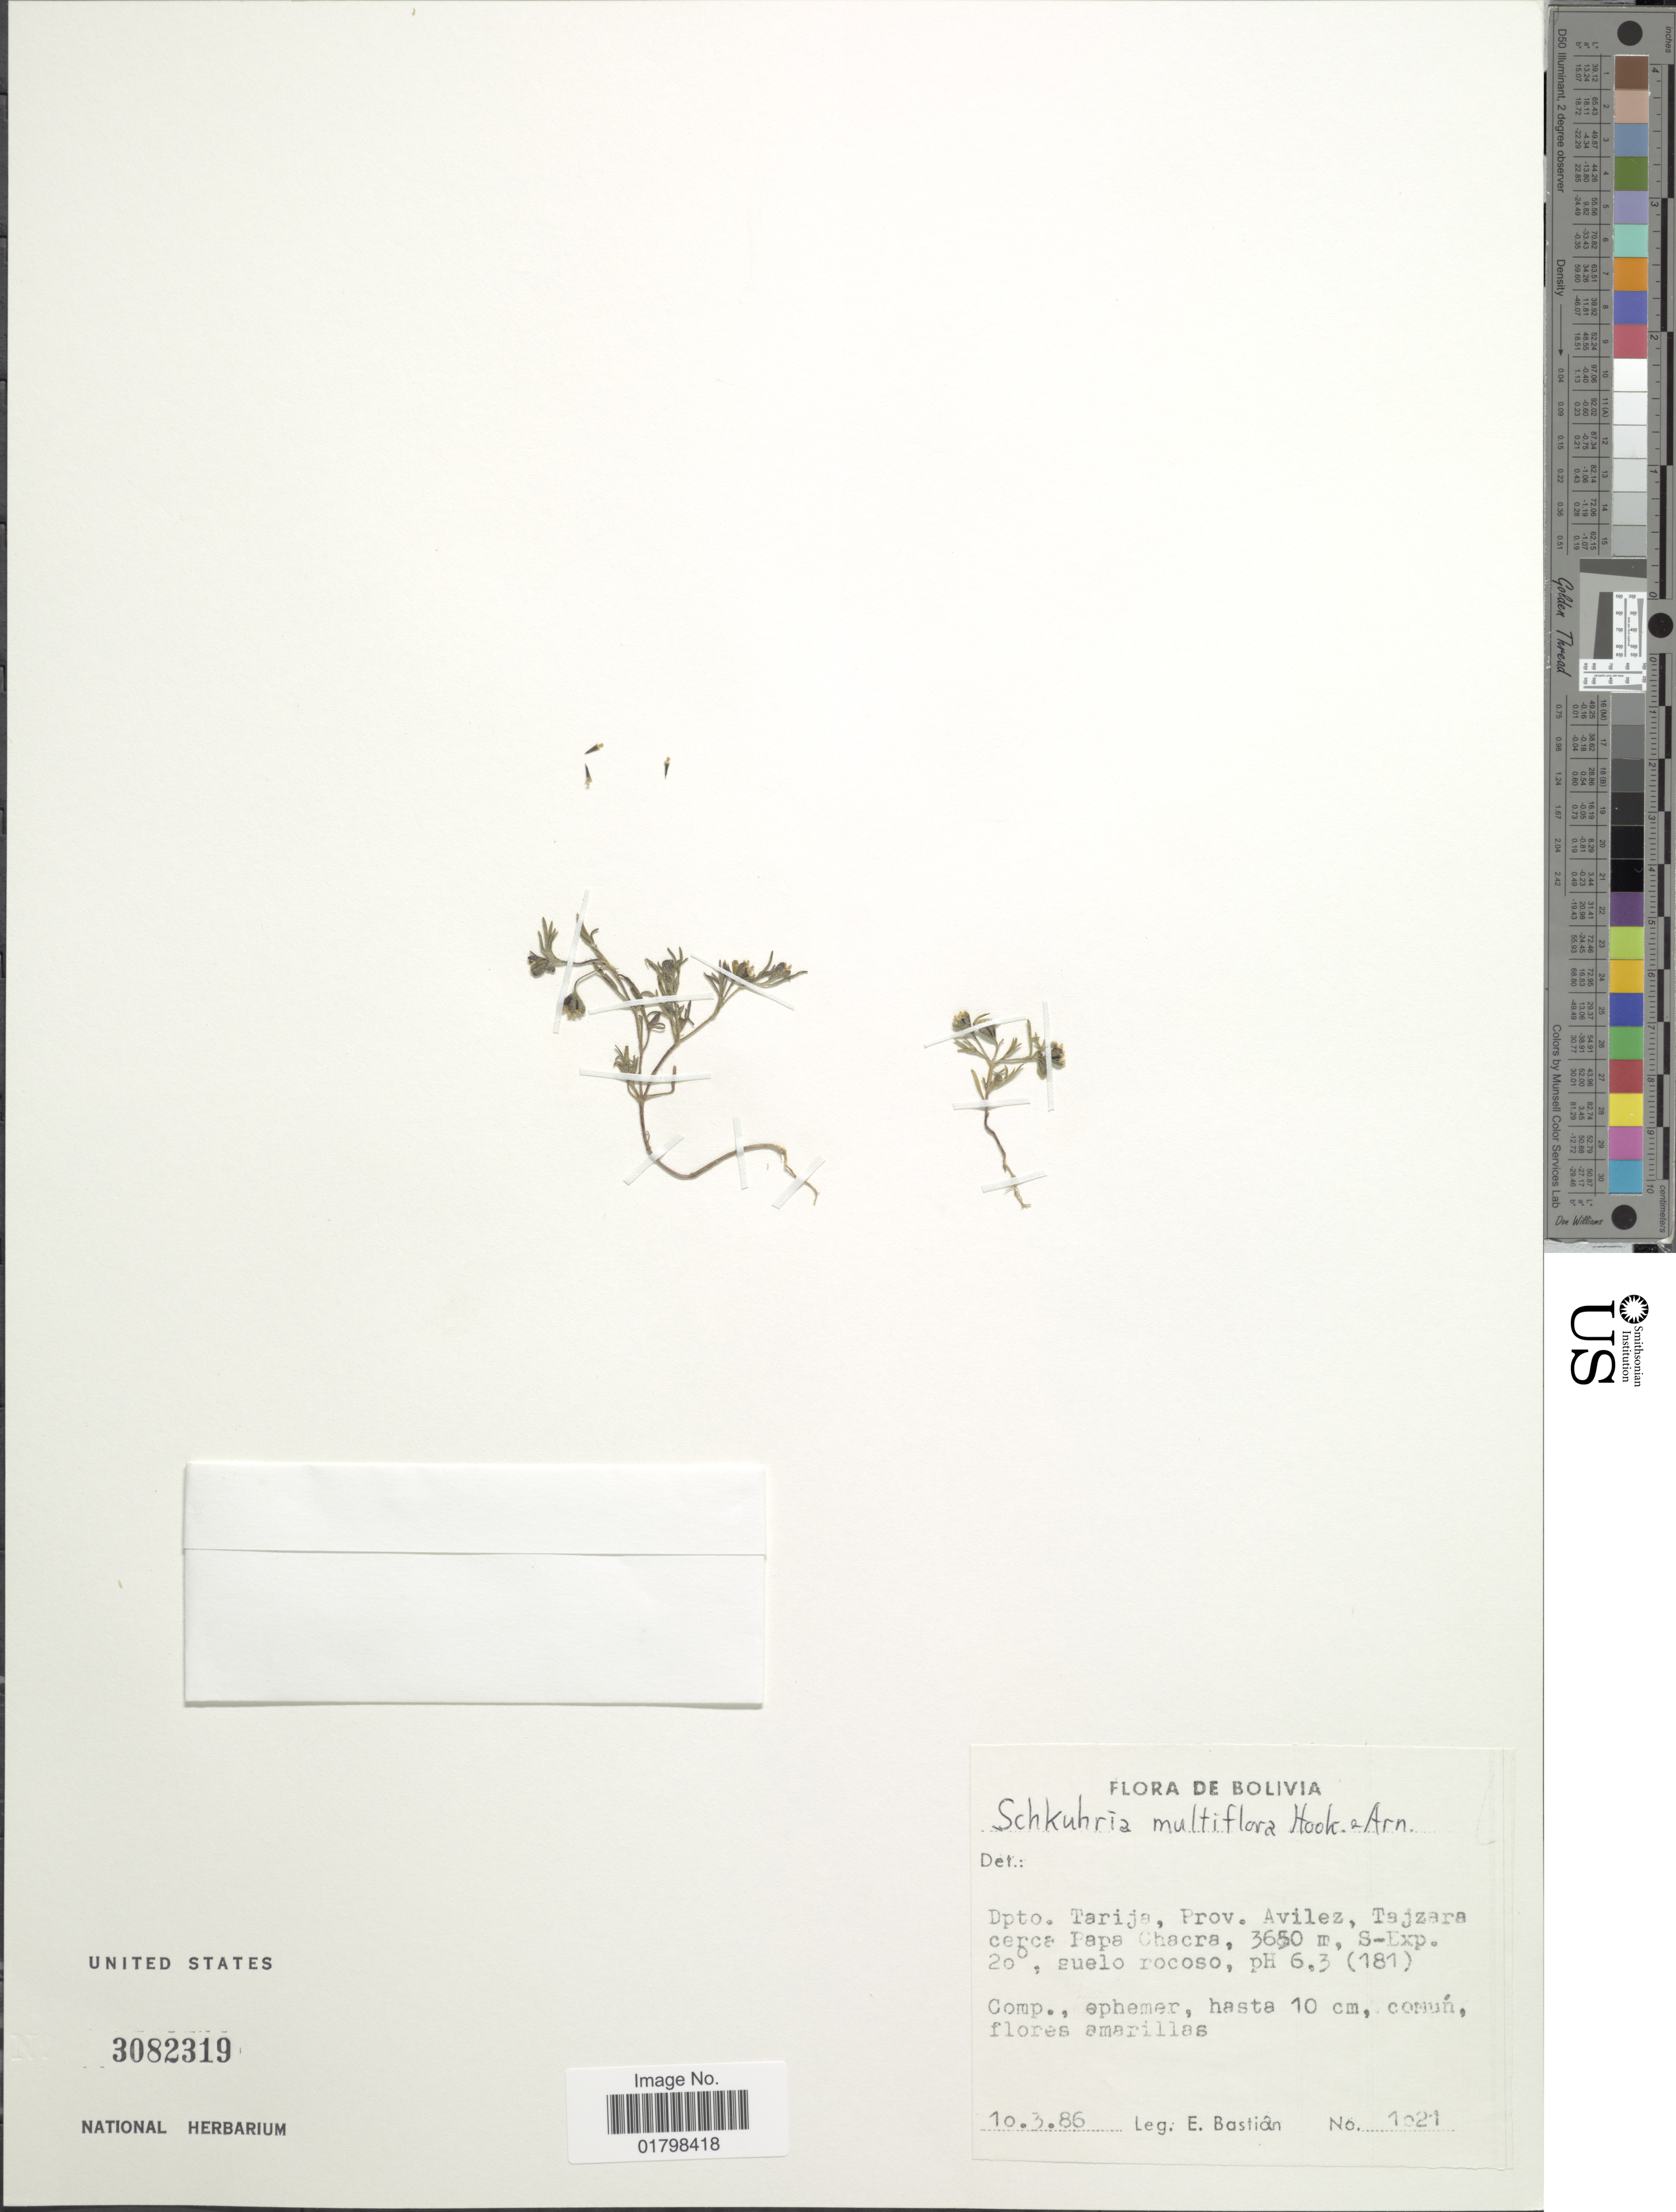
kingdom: Plantae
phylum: Tracheophyta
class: Magnoliopsida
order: Asterales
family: Asteraceae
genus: Schkuhria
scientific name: Schkuhria degenerica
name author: (Kuntze) R.E. Fr.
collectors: E. Bastian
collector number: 1021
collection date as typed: Transcribed d/m/y: 10/3/86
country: Bolivia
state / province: Tarija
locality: Prov. Avilez, Tajzara cerca Papa Chacra, S-Exp. 20°, zuelo rocoso, pH 6.3 (181)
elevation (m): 3650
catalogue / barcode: US 3082319